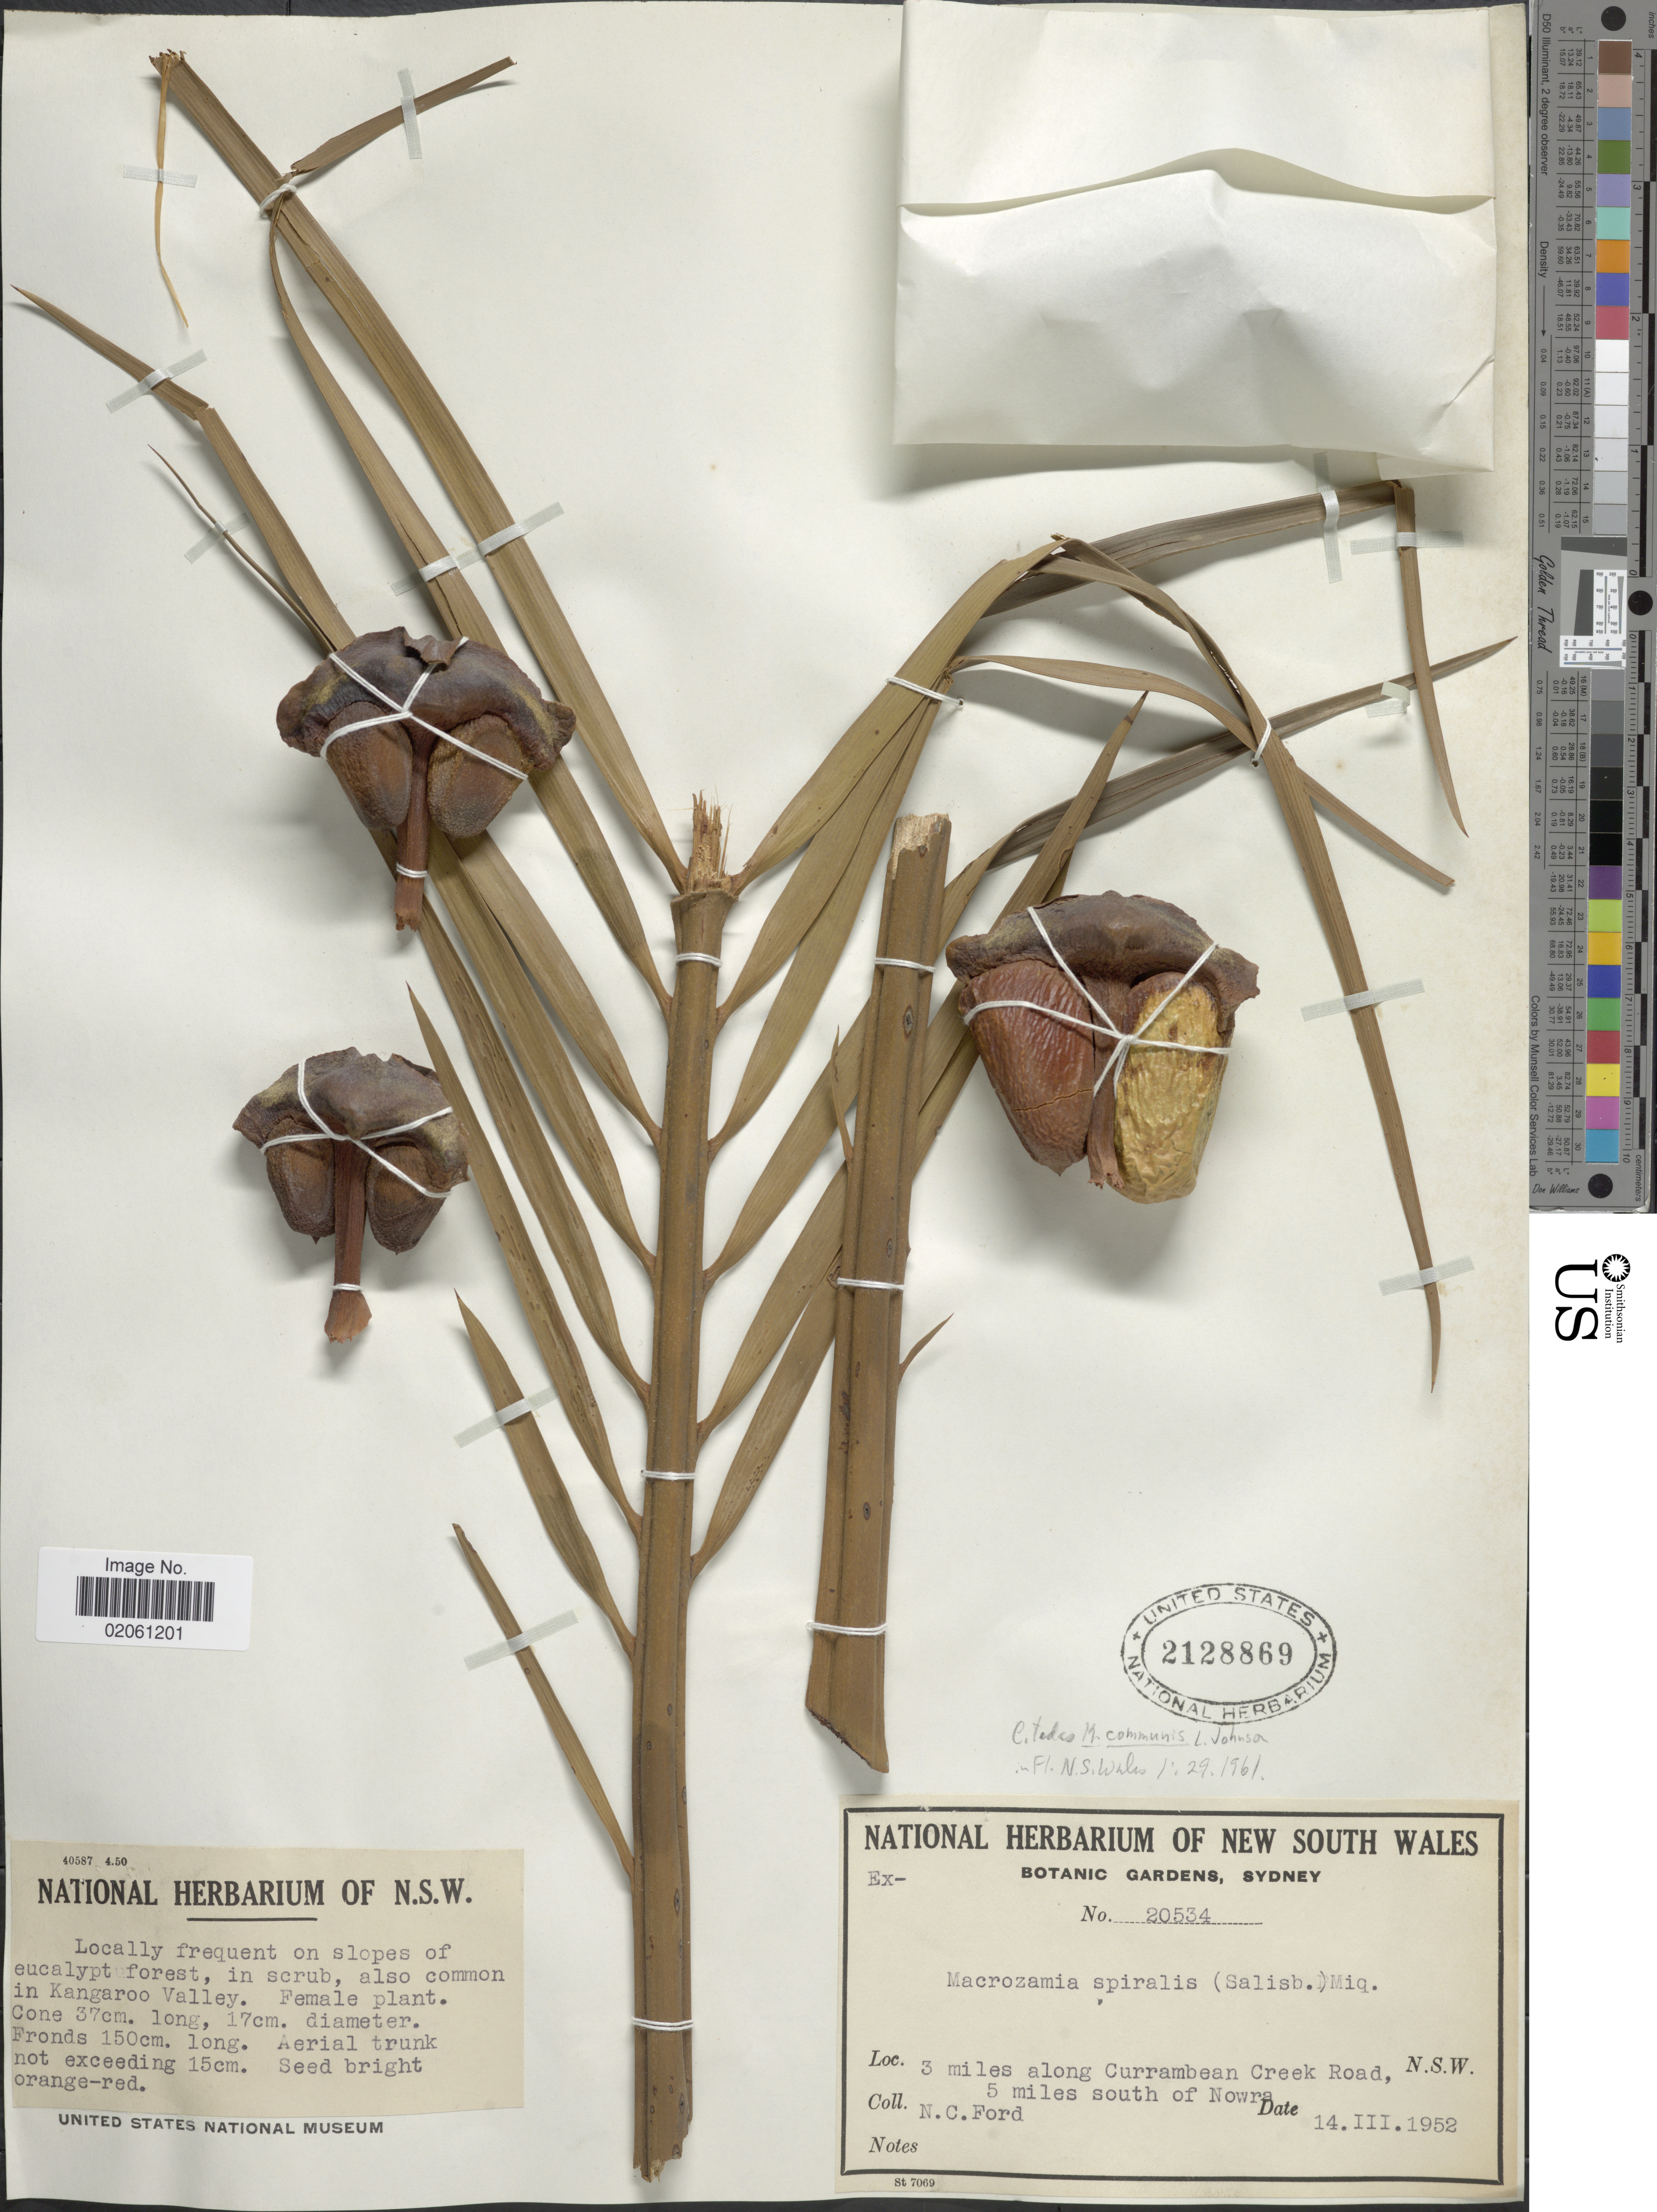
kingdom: Plantae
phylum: Tracheophyta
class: Cycadopsida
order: Cycadales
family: Zamiaceae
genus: Macrozamia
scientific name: Macrozamia communis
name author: L.A.S. Johnson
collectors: N. Ford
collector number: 20534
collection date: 1952-03-14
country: Australia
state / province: New South Wales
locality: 3 miles along Currambean Creek Road, 5 miles south of Nowra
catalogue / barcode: US 2128869